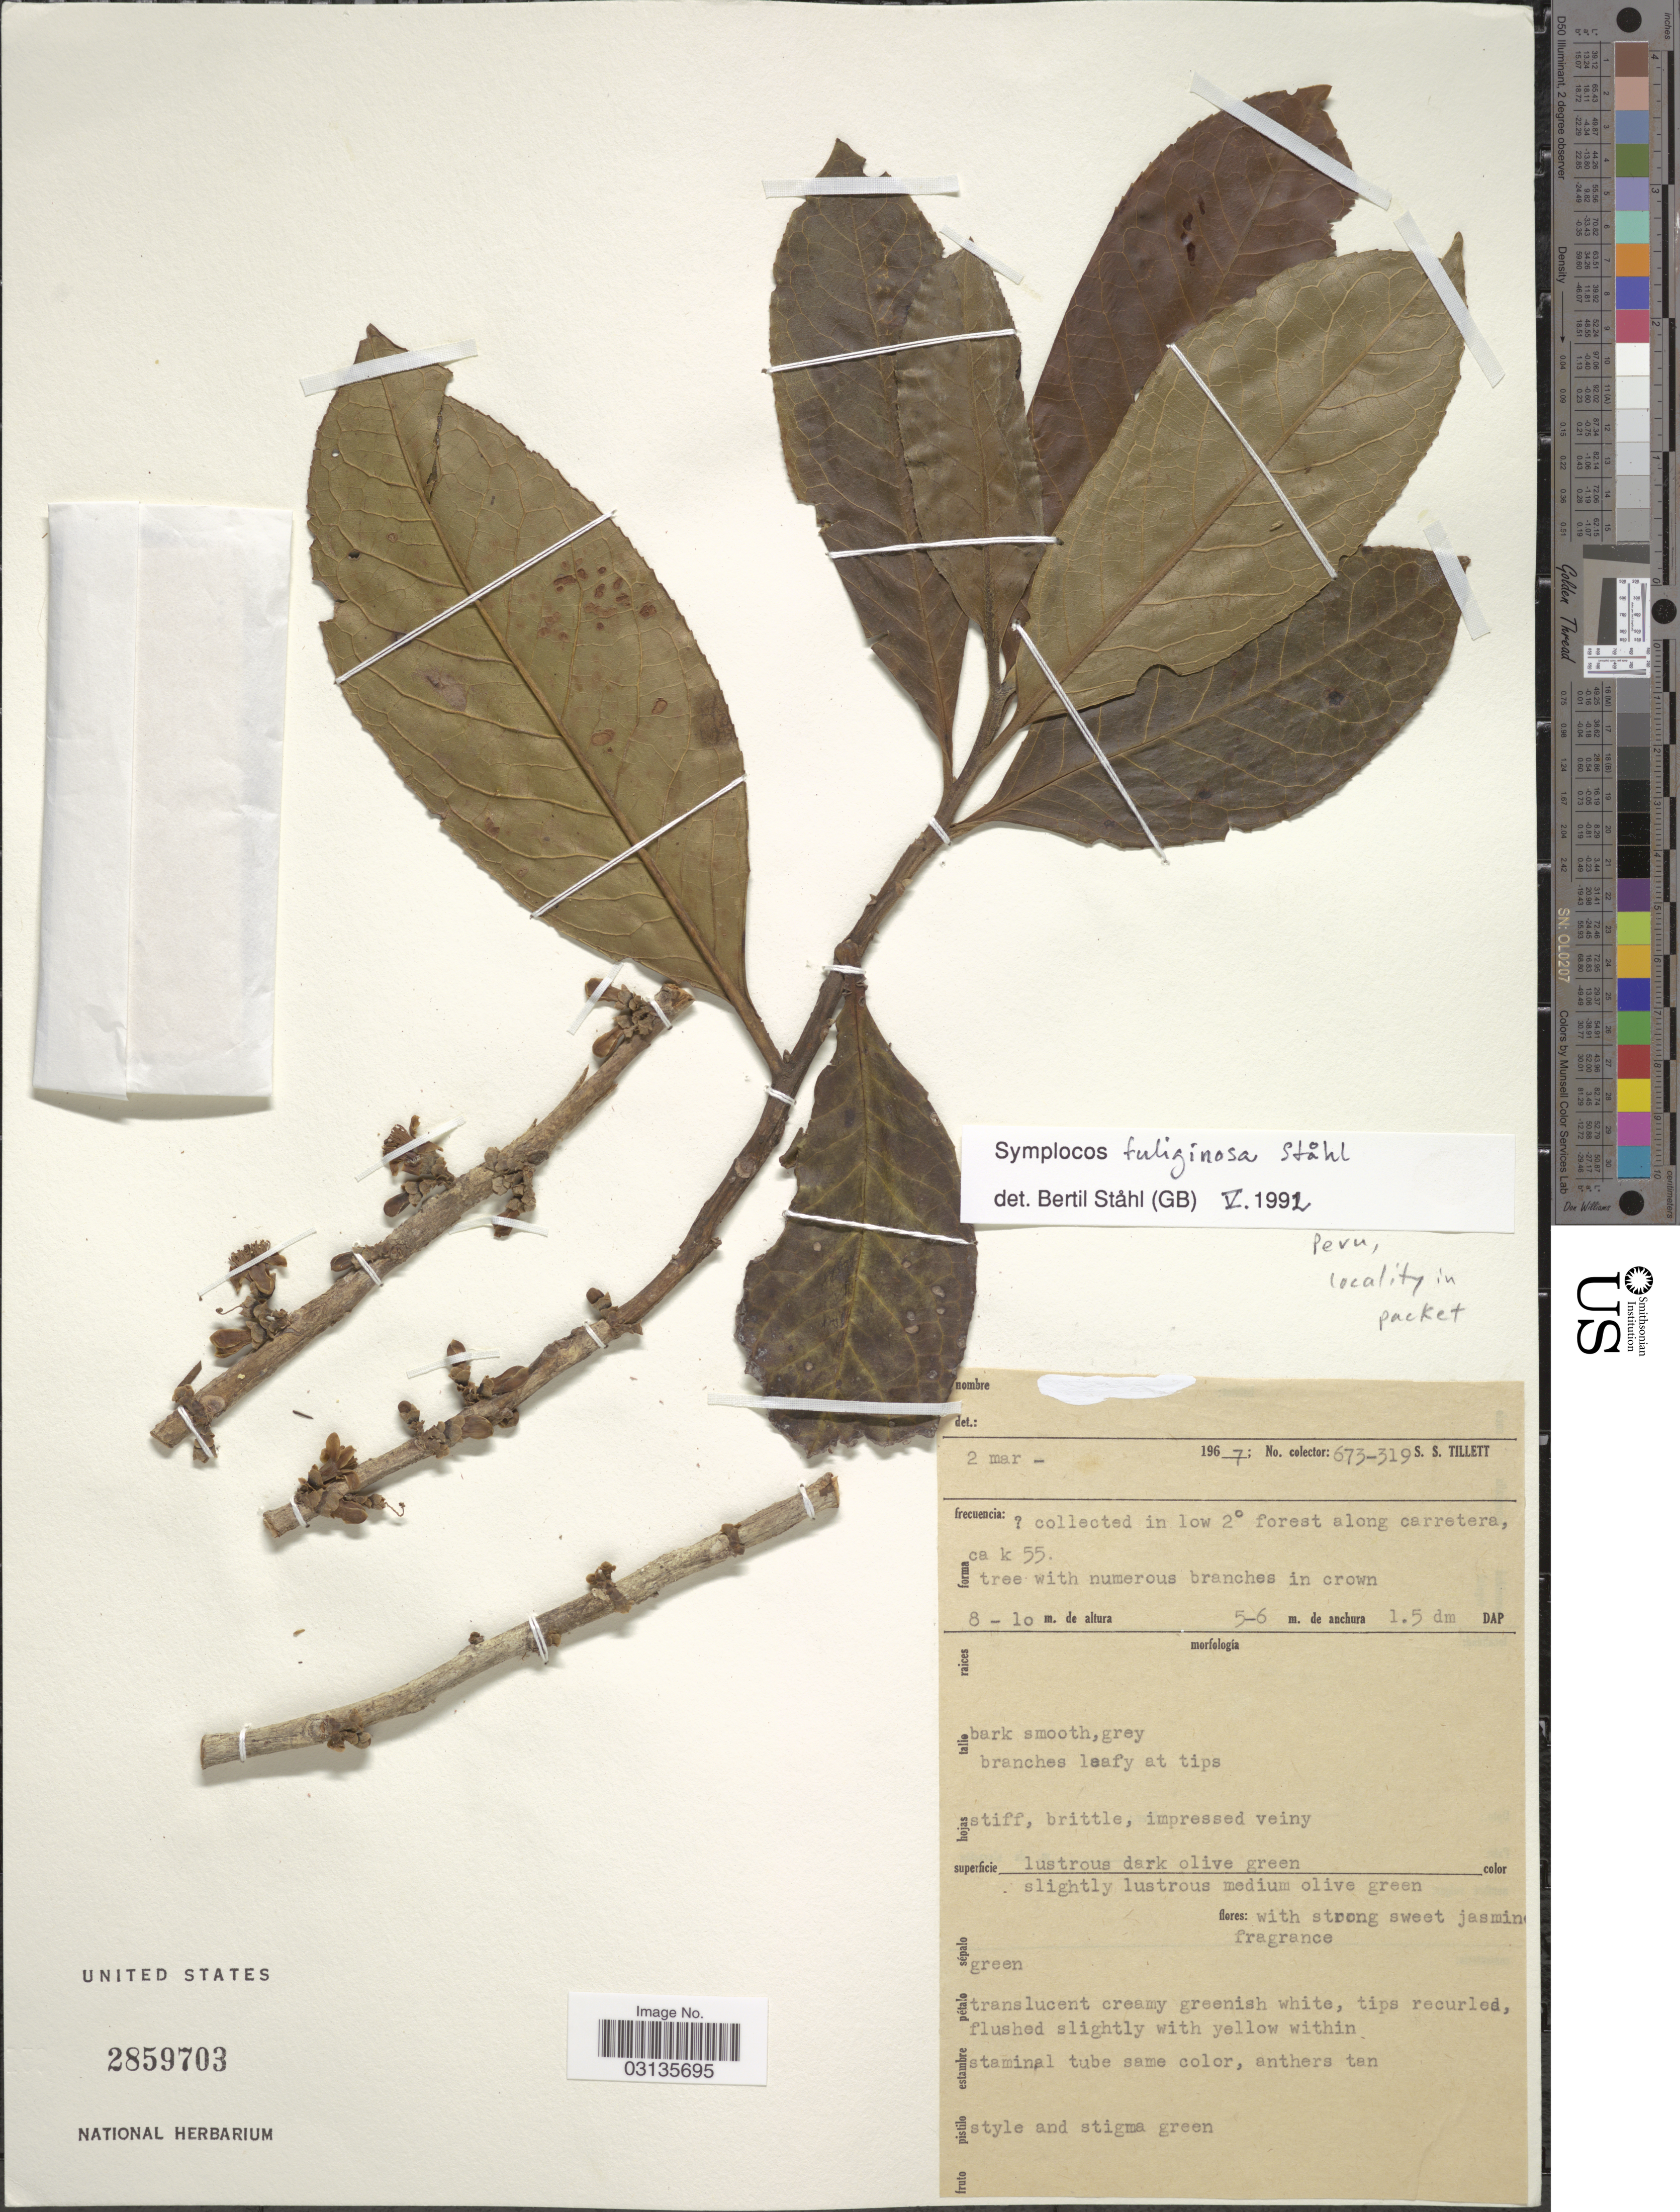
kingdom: Plantae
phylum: Tracheophyta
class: Magnoliopsida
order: Ericales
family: Symplocaceae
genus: Symplocos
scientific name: Symplocos fuliginosa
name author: Stahl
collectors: S. S. Tillett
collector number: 673-319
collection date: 1967-03-02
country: Peru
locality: In low 2° forest along carretera, ca k 55.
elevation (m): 8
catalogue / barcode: US 2859703